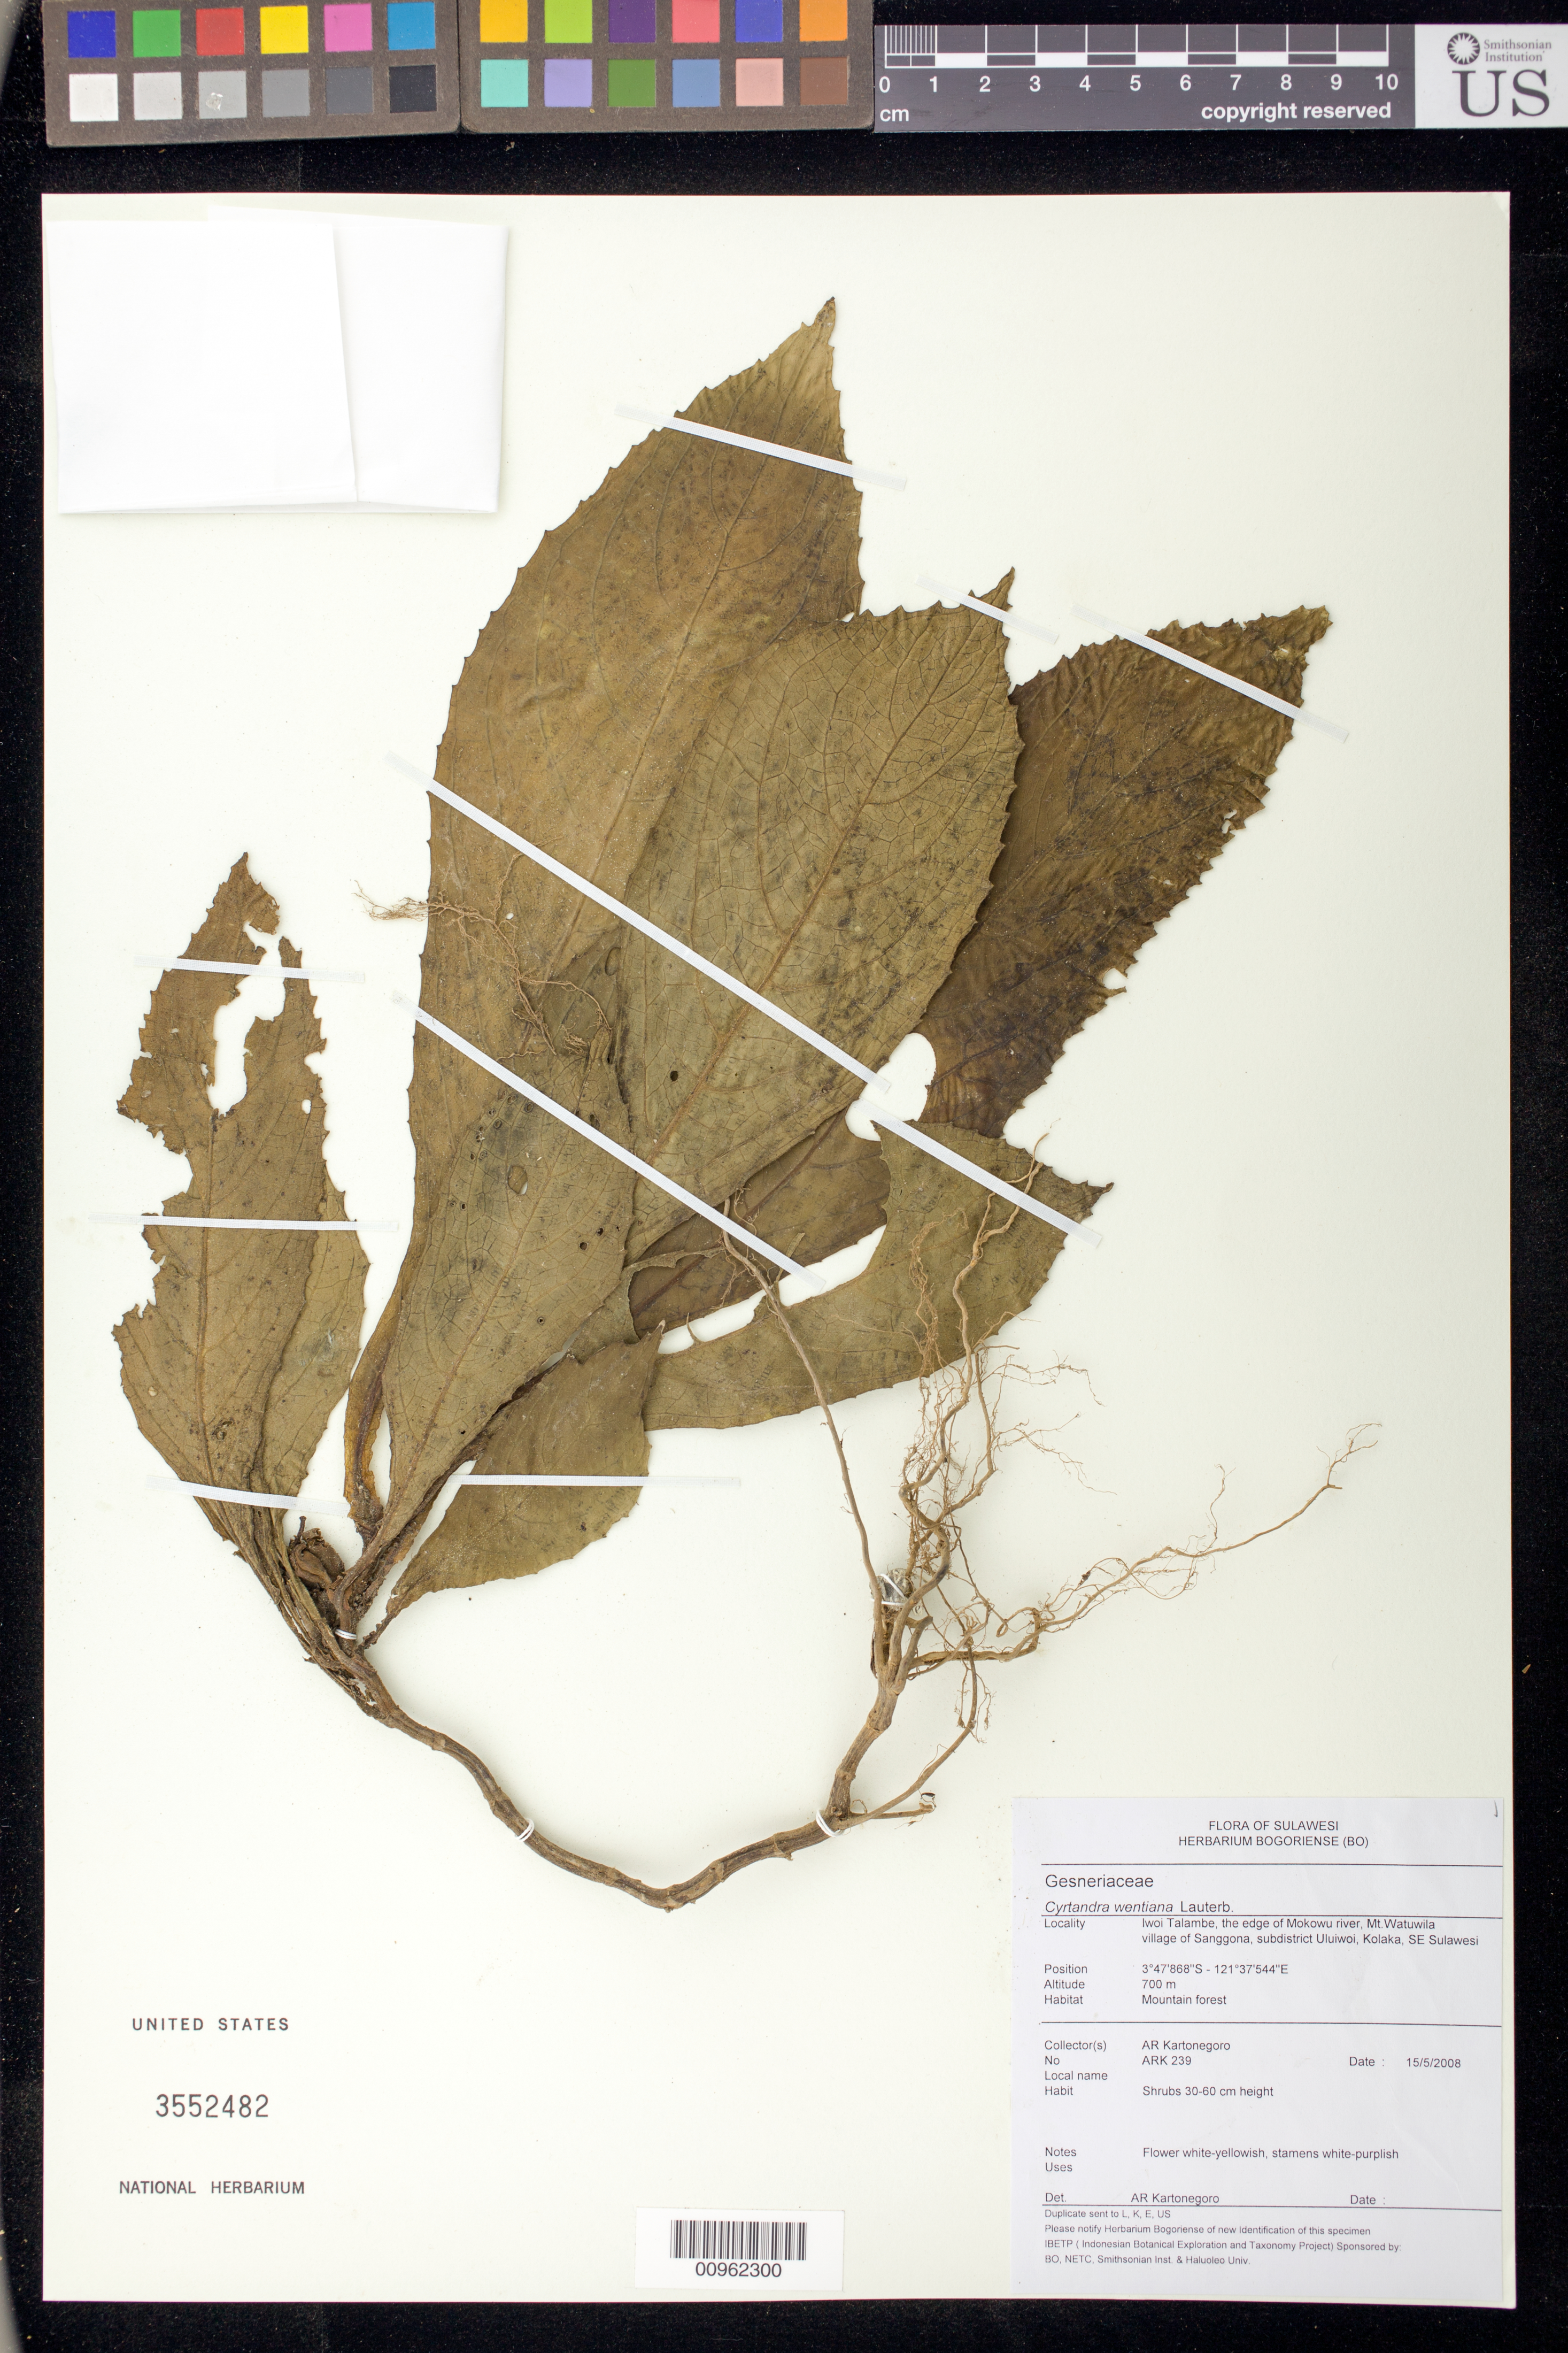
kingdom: Plantae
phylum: Tracheophyta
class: Magnoliopsida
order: Lamiales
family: Gesneriaceae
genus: Cyrtandra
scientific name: Cyrtandra wentiana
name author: Lauterb.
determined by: Kartonegoro, Abdul R.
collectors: A. Kartonegoro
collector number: ARK 239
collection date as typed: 15 May 2008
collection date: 2008-05-15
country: Indonesia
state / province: Sulawesi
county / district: Sulawesi Tenggara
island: Sulawesi [Celebes]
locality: Iwoi Talambe, the edge of Mokuwu river, Mt. Watuwila, village of Sanggona, subdistrict Uluiwoi, Kolaka, SE Sulawesi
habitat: Mountain forest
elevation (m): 700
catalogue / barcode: US 3552482